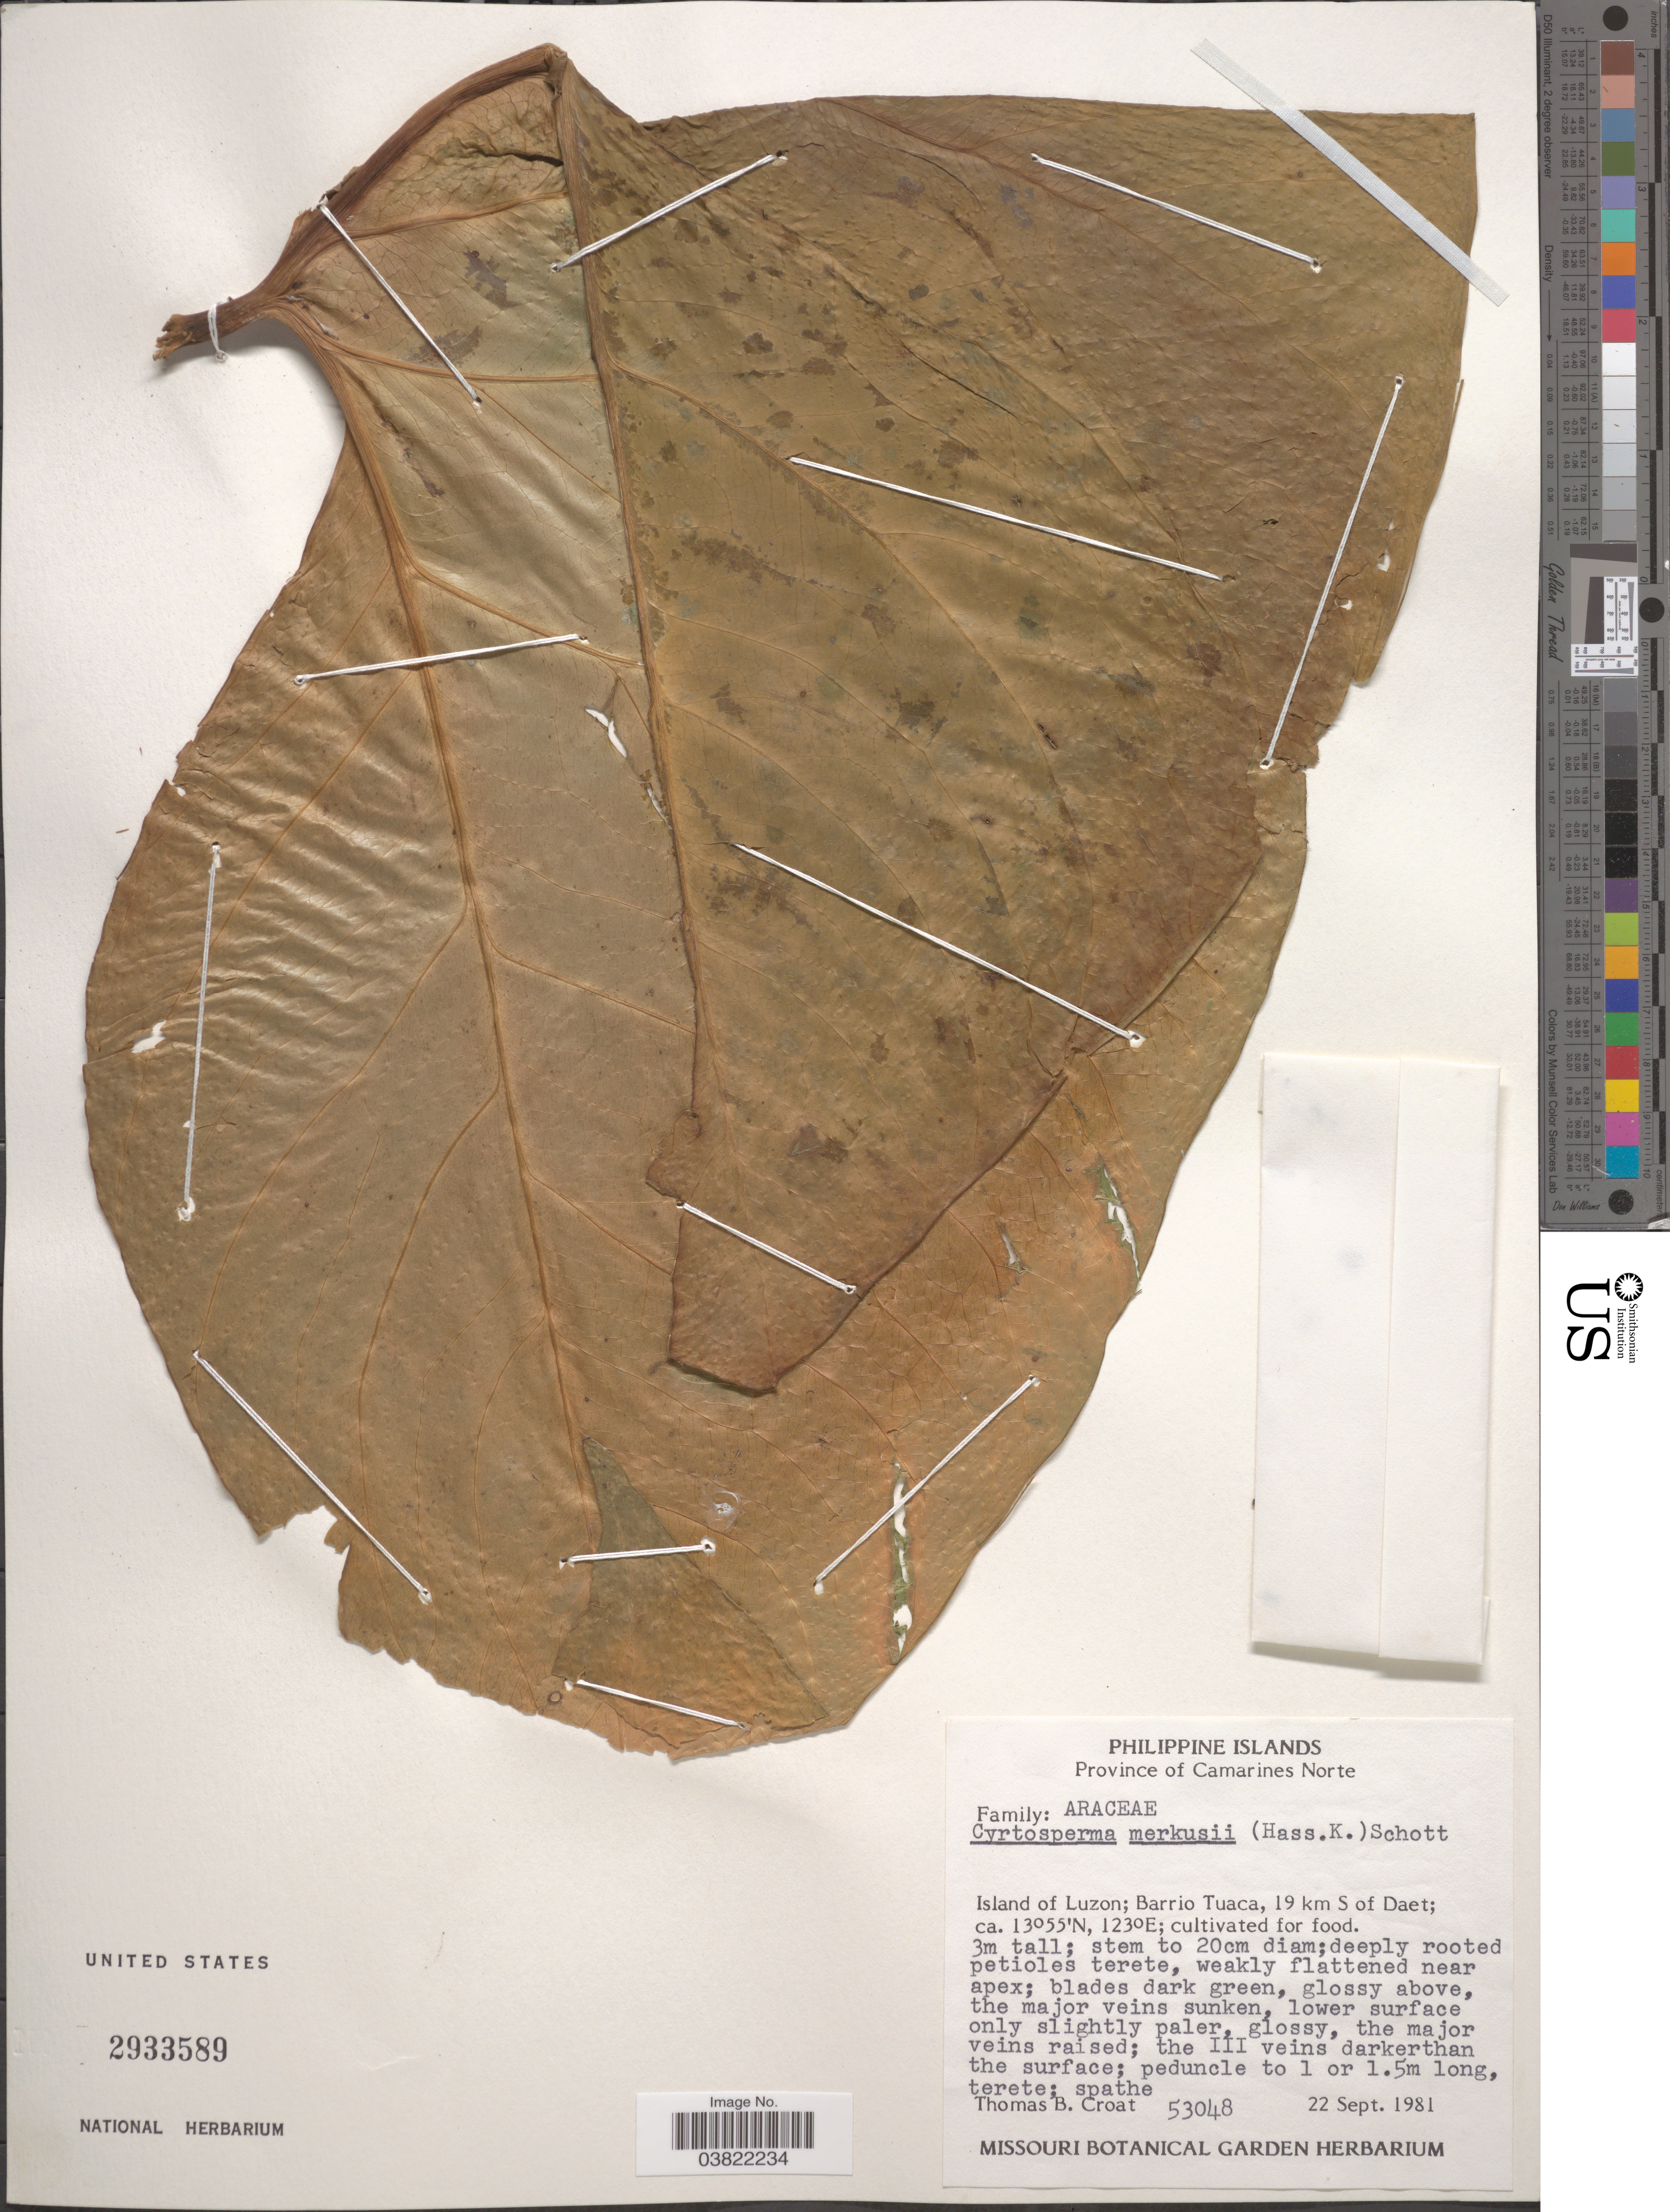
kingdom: Plantae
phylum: Tracheophyta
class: Liliopsida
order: Alismatales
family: Araceae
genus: Cyrtosperma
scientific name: Cyrtosperma merkusii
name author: (Hassk.) Schott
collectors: T. B. Croat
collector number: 53048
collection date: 1981-09-22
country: Philippines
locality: Province of Camarines Norte. Island of Luzon; Barrio Tuaca, 19 km S of Daet.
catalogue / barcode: US 2933589